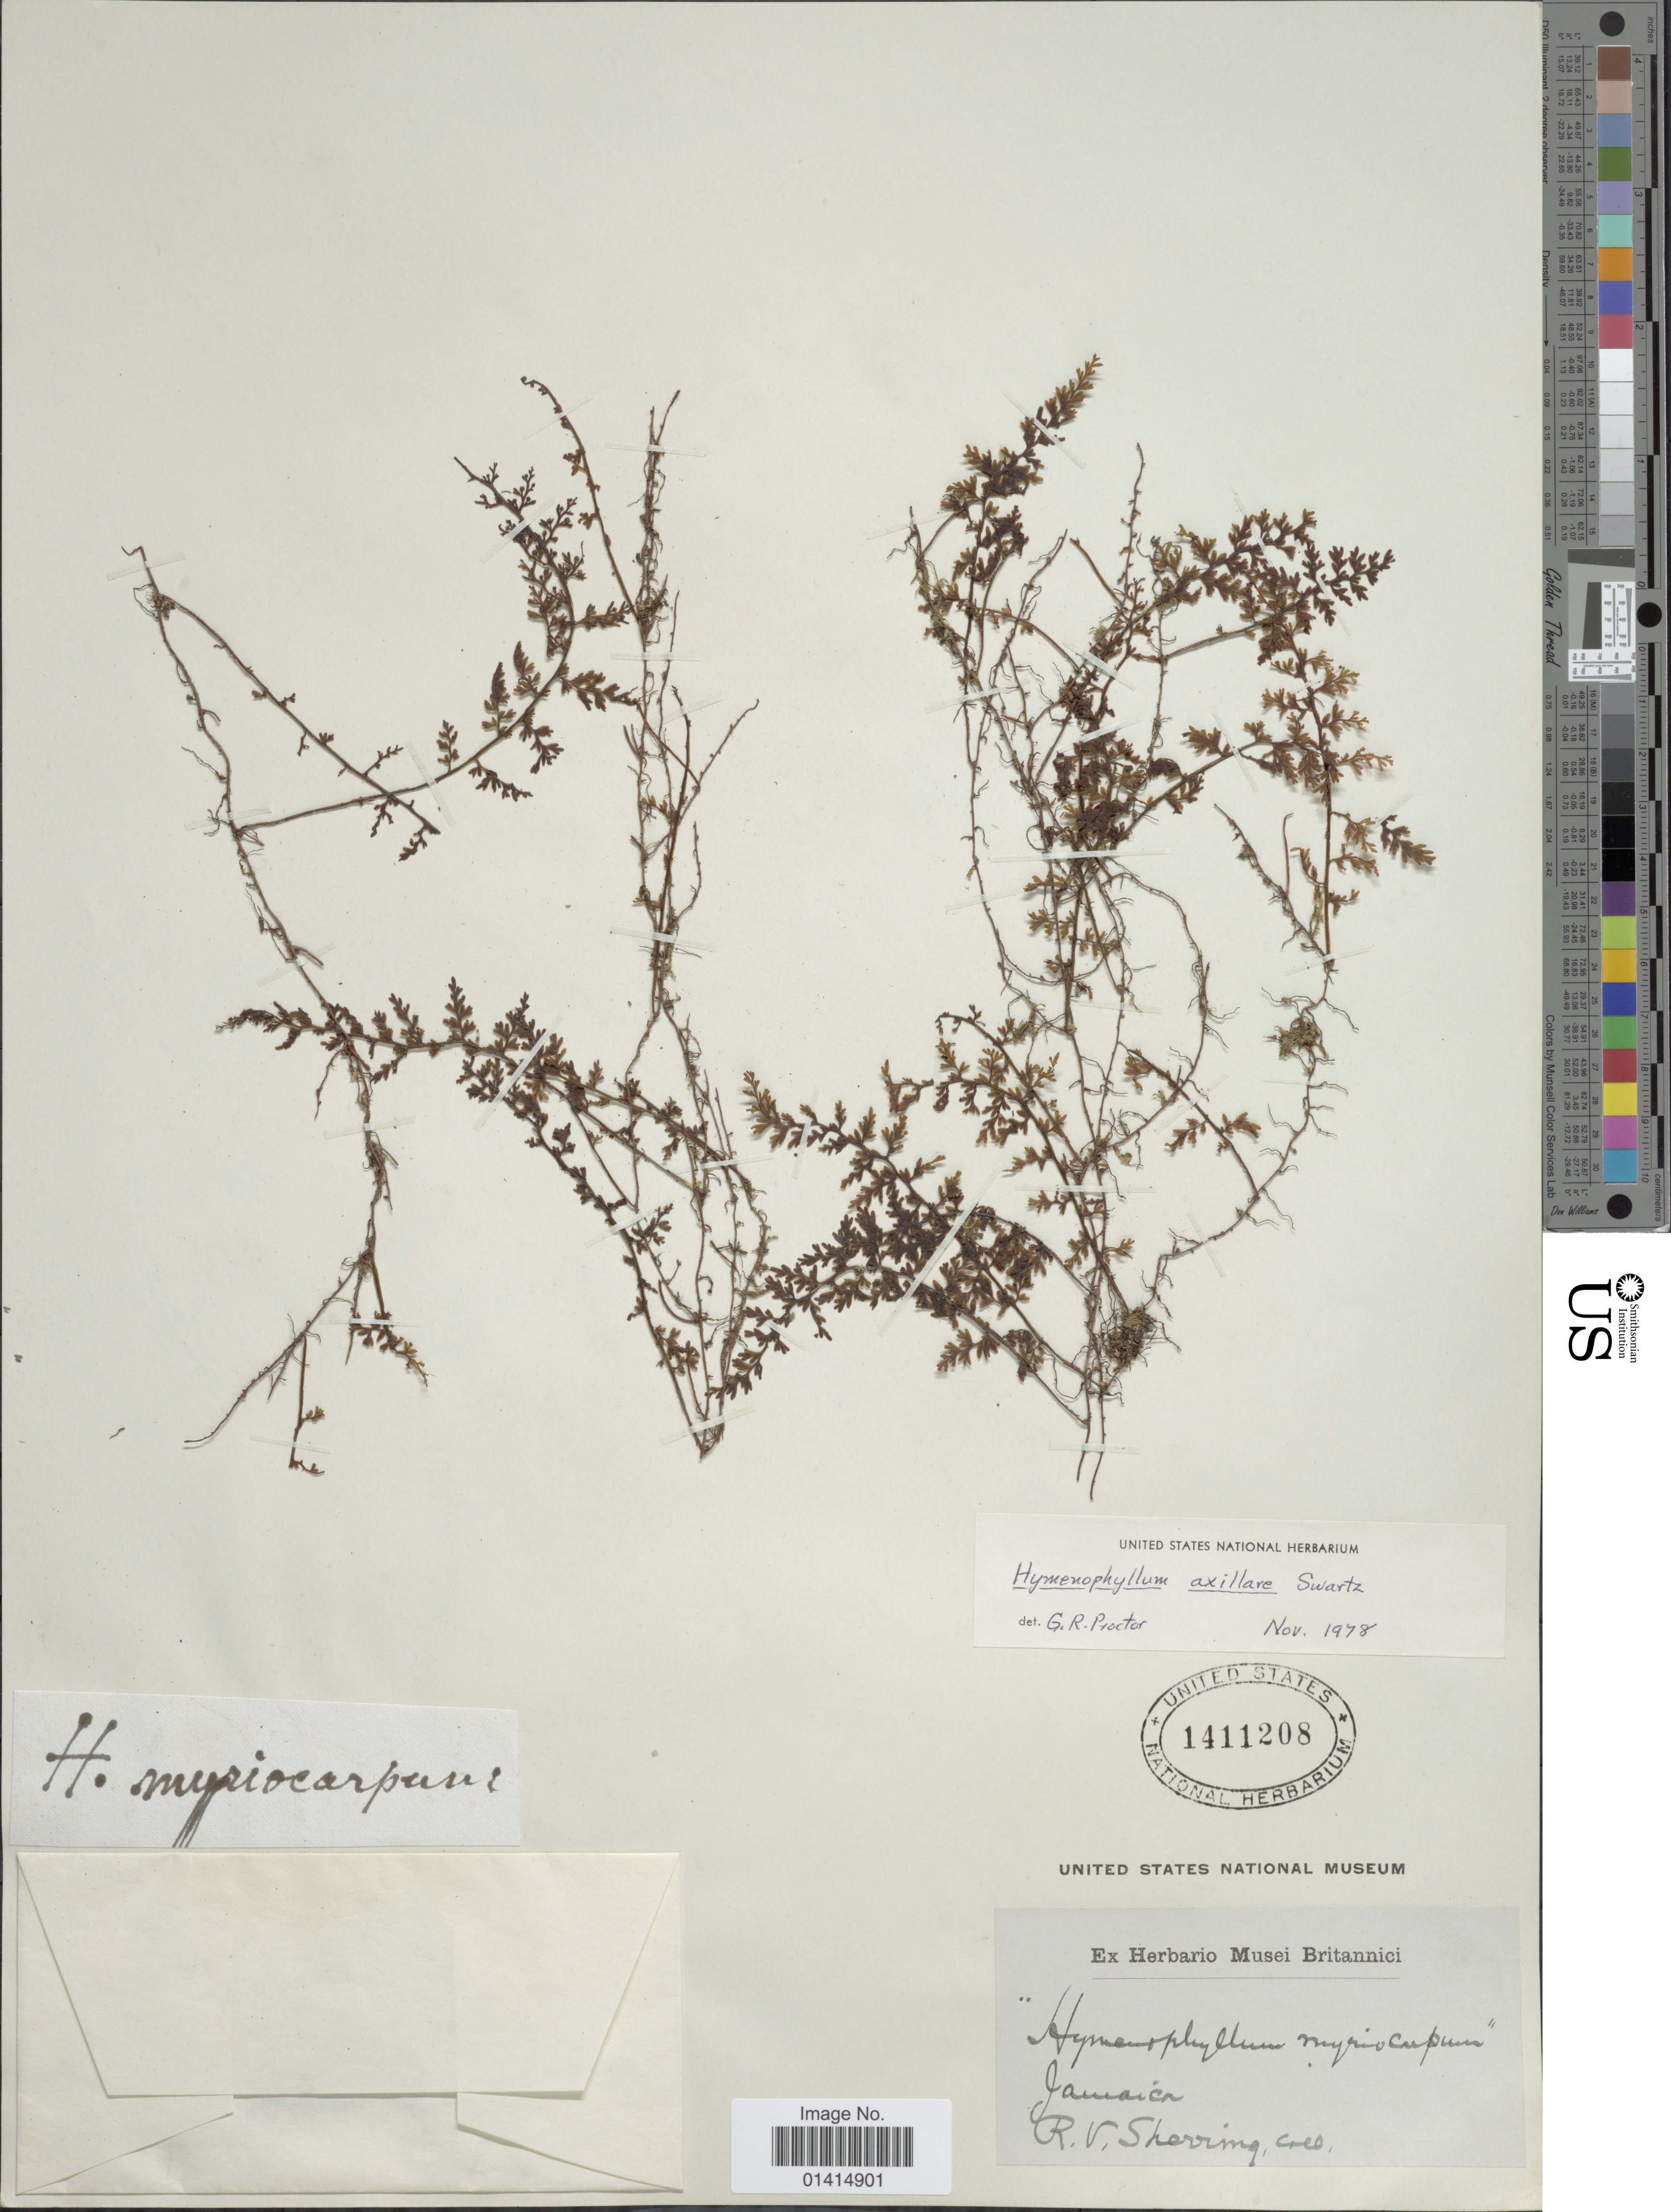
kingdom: Plantae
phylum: Tracheophyta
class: Polypodiopsida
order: Hymenophyllales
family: Hymenophyllaceae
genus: Hymenophyllum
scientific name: Hymenophyllum axillare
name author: Sw.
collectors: R. Sherring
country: Jamaica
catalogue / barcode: US 1411208